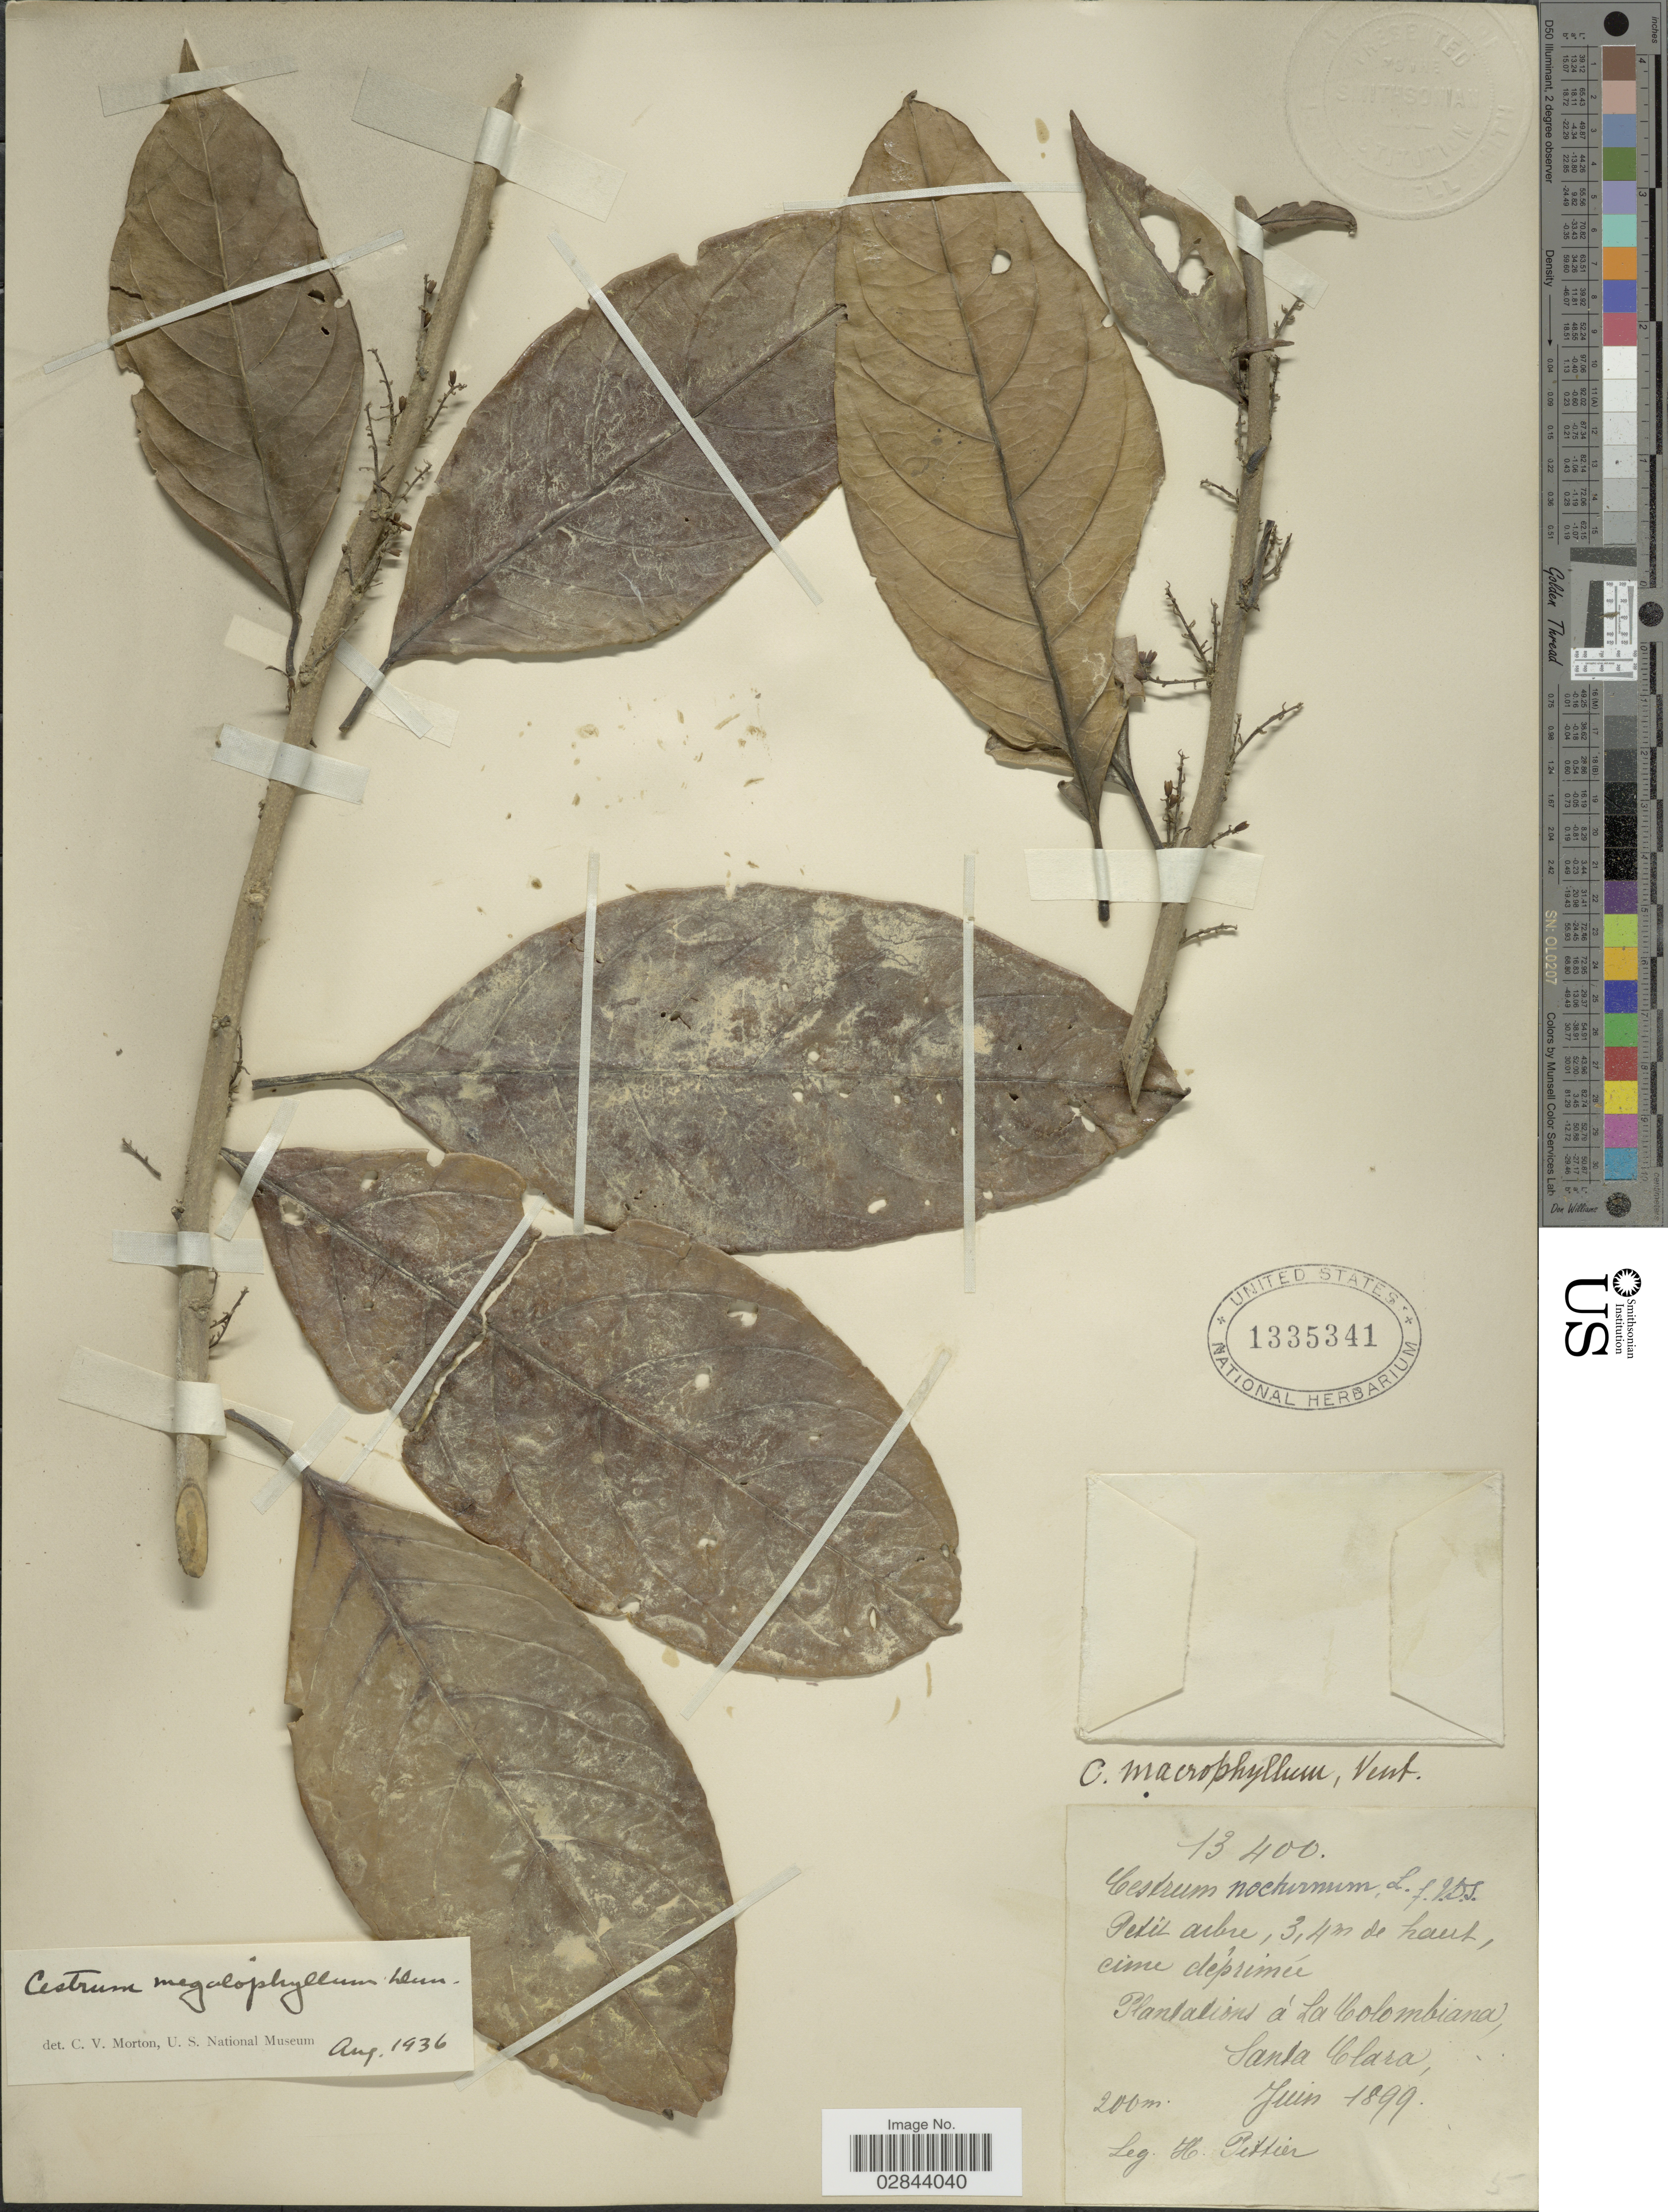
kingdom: Plantae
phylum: Tracheophyta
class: Magnoliopsida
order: Solanales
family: Solanaceae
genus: Cestrum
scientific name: Cestrum schlechtendahlii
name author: G. Don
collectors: H. F. Pittier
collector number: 13400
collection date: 1899-06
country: Colombia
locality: Plantations á la Colombiana, Santa Clara.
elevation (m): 200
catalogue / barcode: US 1335341